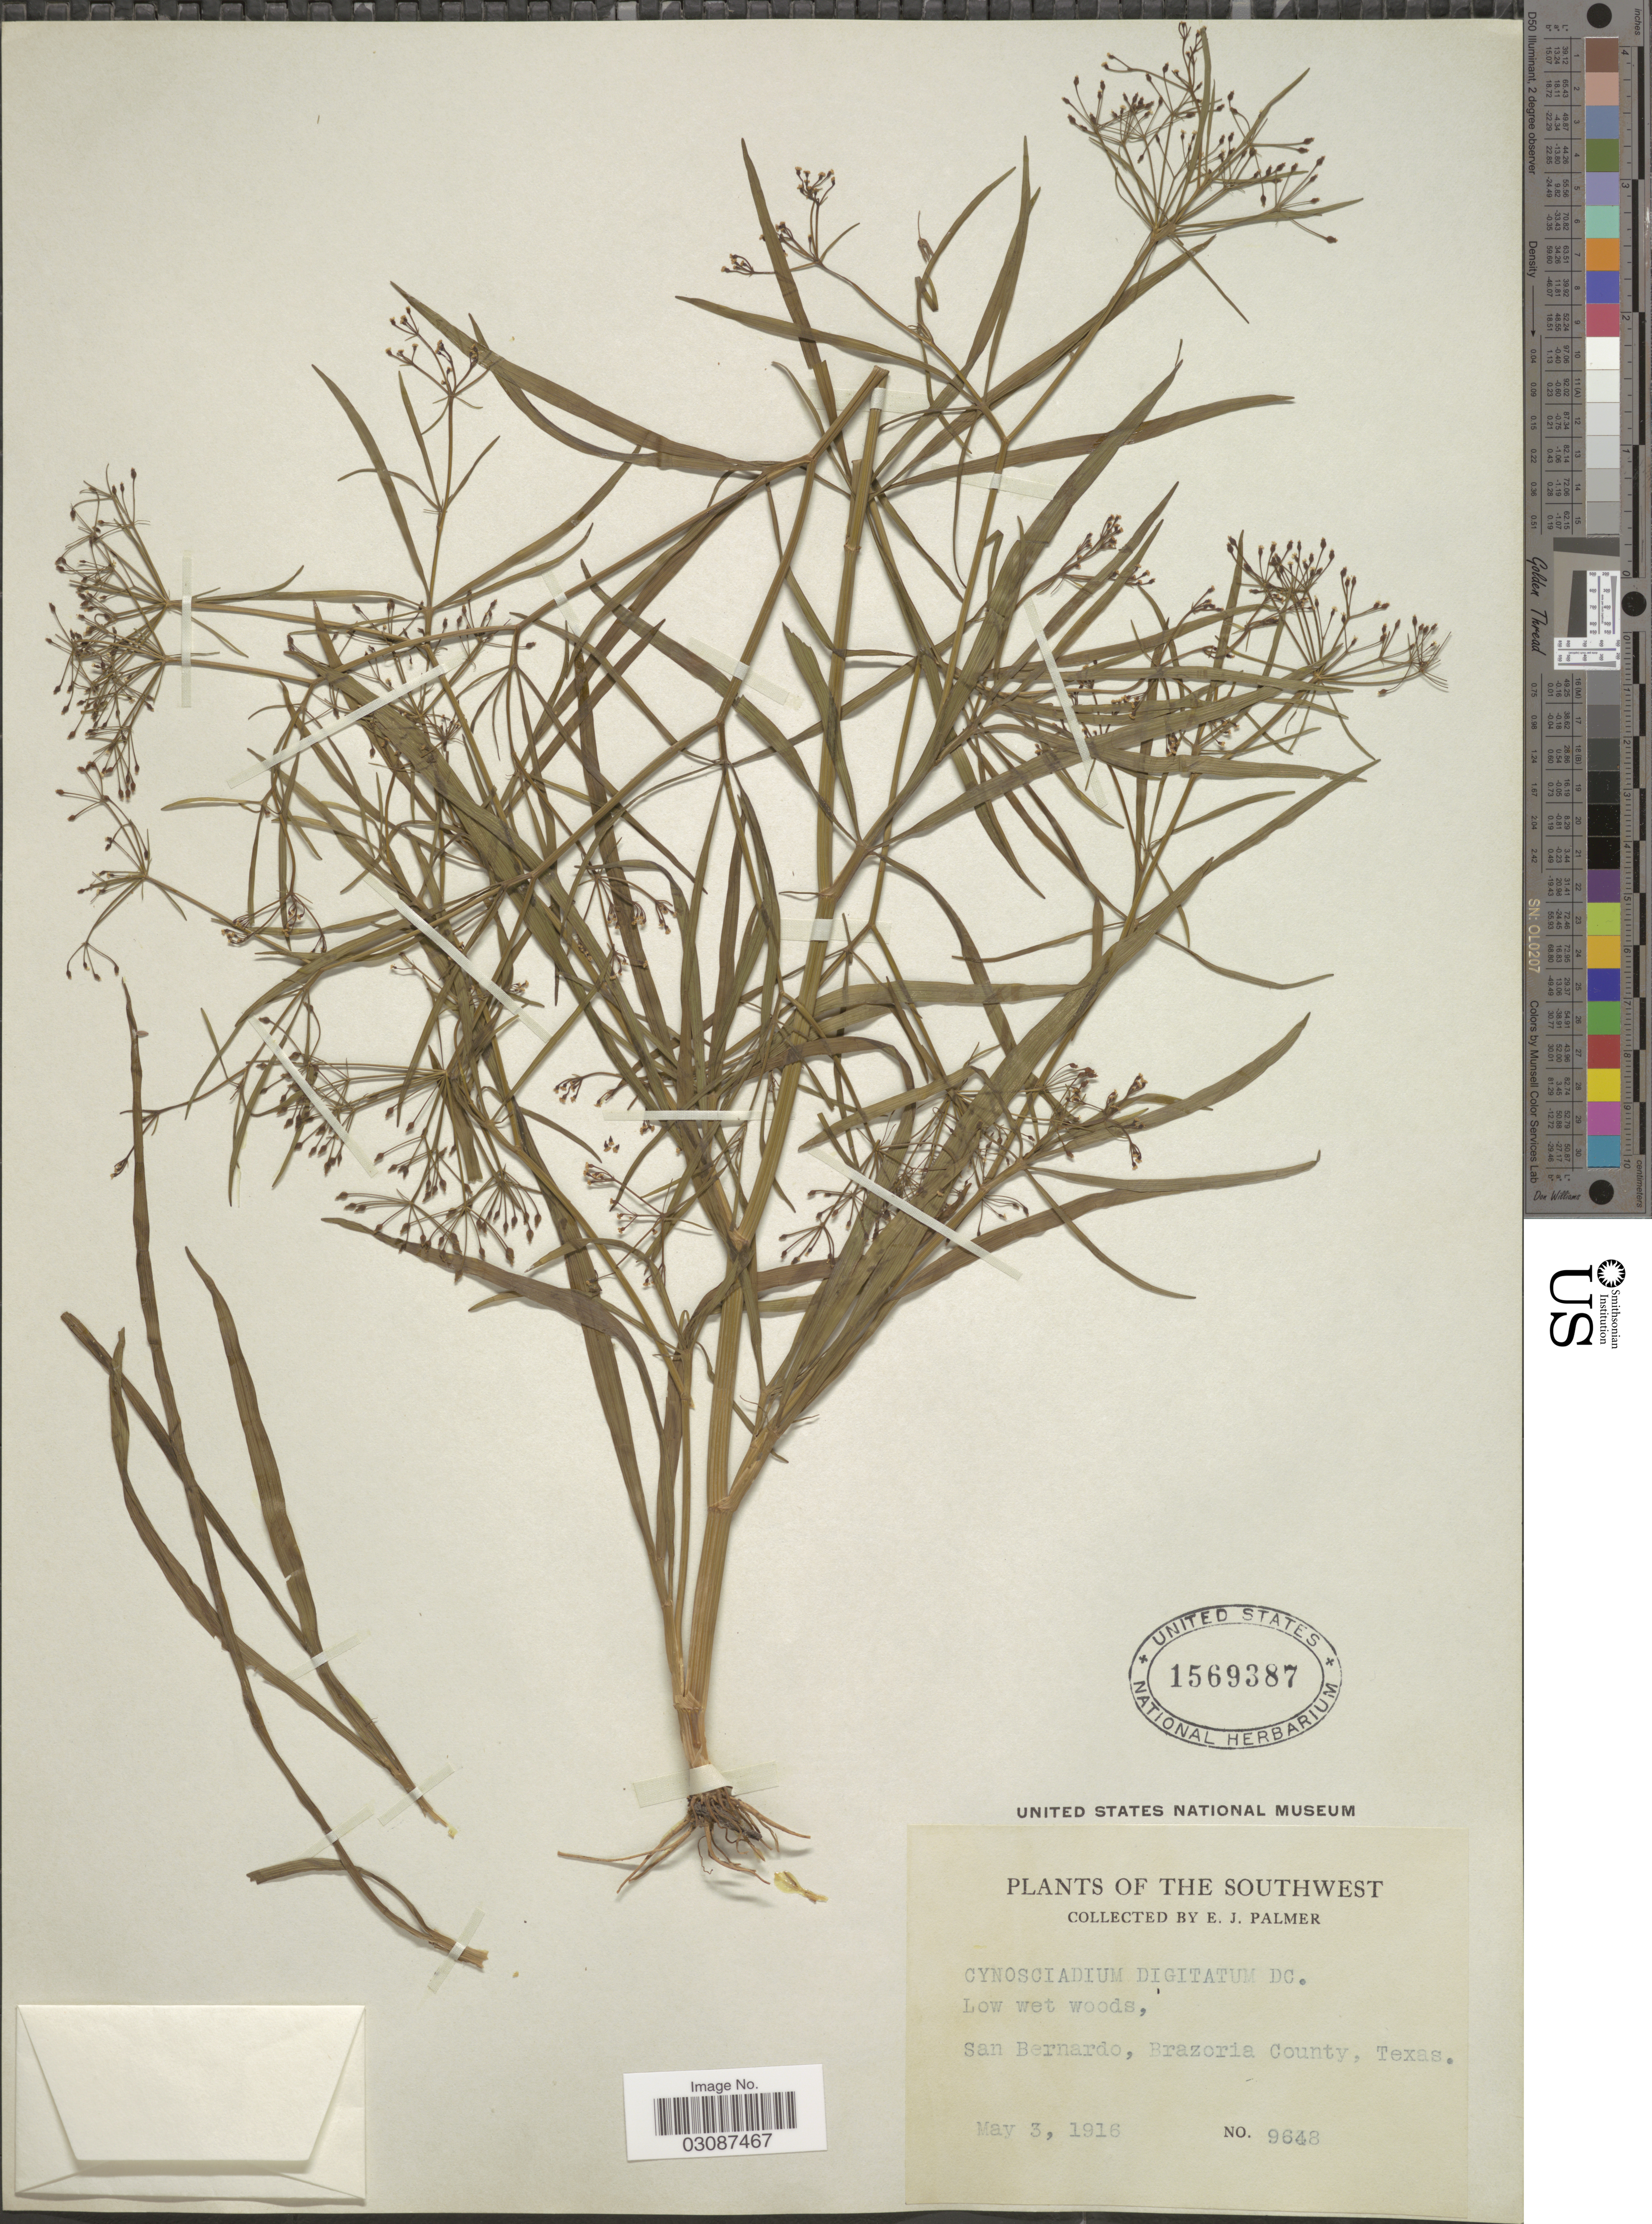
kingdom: Plantae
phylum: Tracheophyta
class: Magnoliopsida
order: Apiales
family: Apiaceae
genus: Cynosciadium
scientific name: Cynosciadium digitatum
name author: DC.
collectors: E. J. Palmer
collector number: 9648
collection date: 1916-05-03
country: United States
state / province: Texas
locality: Southwest. San Bernardino, Brazoria County.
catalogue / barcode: US 1569387